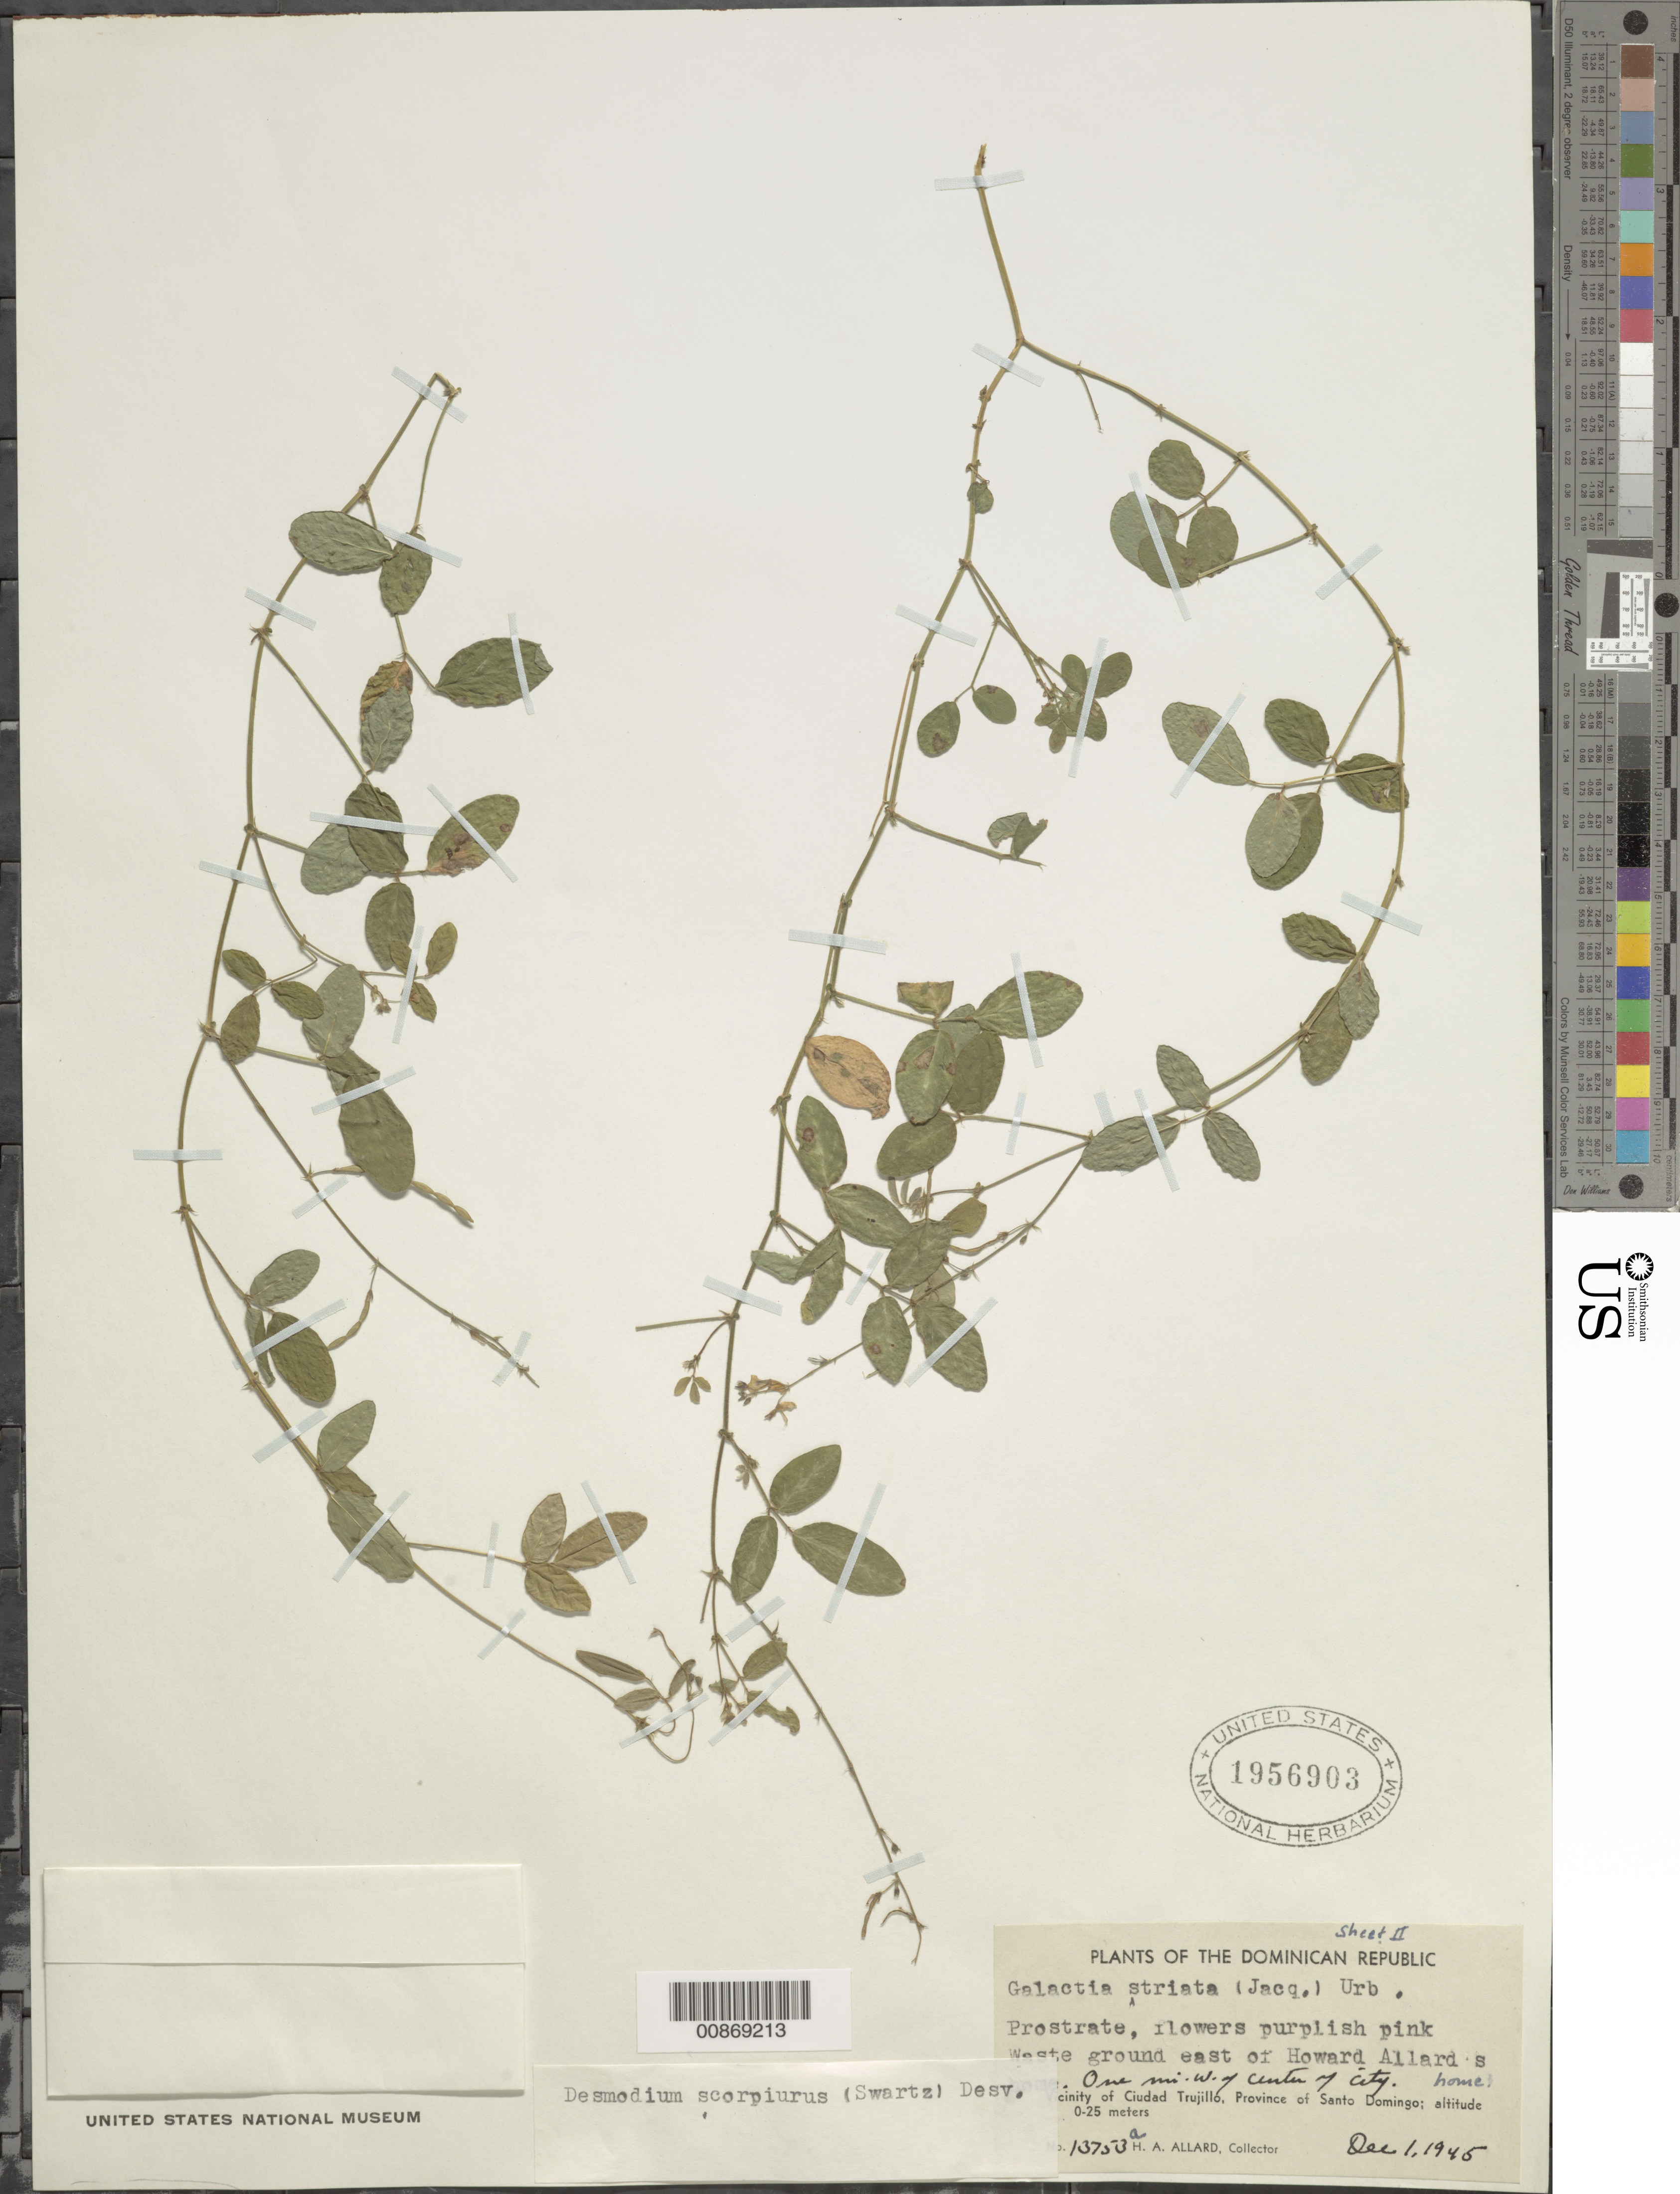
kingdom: Plantae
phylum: Tracheophyta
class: Magnoliopsida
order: Fabales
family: Fabaceae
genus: Desmodium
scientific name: Desmodium scorpiurus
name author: (Sw.) Desv. ex DC.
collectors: H. A. Allard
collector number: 13753a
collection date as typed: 01 Dec 1945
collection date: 1945-12-01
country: Dominican Republic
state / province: Distrito Nacional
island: Hispaniola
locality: Vicinity of Ciudad Trujillo, Province of Santo Domingo (obsolete). Waste ground east of Howard Allard's home, one mi. W of center of city.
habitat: Waste ground.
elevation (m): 0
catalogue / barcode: US 1956903